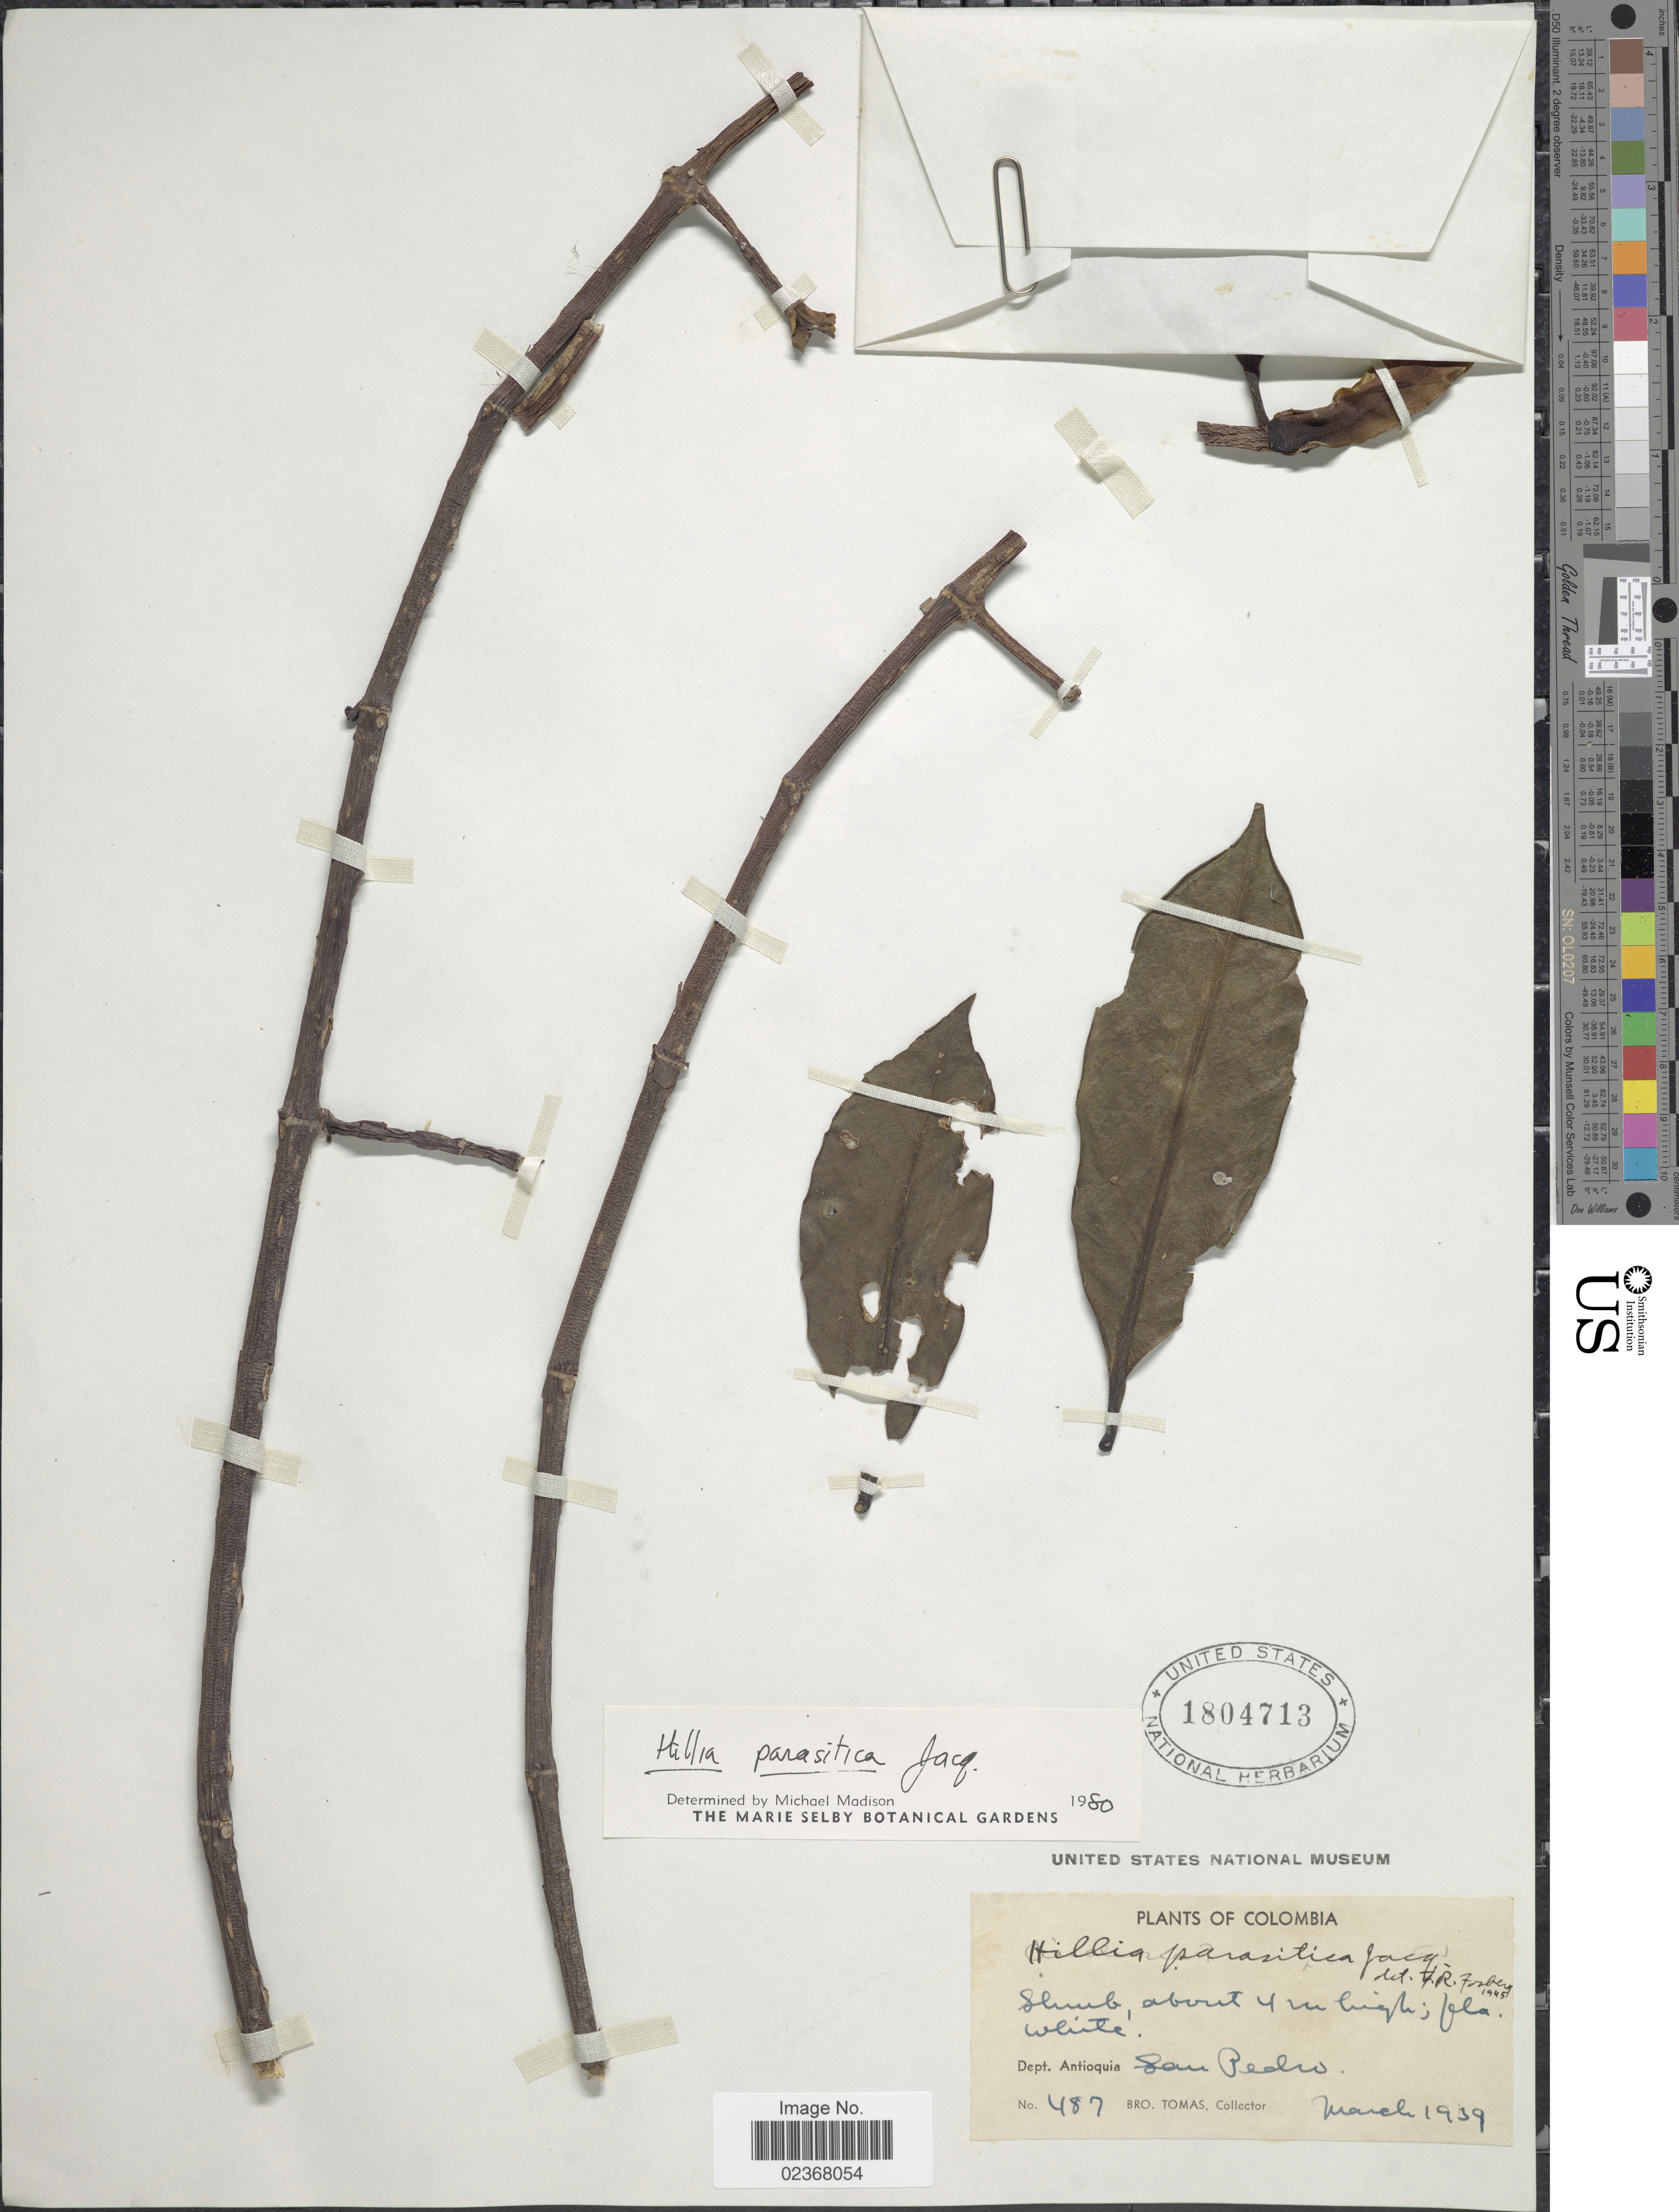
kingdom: Plantae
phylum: Tracheophyta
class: Magnoliopsida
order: Gentianales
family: Rubiaceae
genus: Hillia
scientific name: Hillia parasitica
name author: Jacq.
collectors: B. Tomas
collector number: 487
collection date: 1939-03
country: Colombia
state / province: Antioquia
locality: Dept. Antioquia, San Pedro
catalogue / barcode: US 1804713